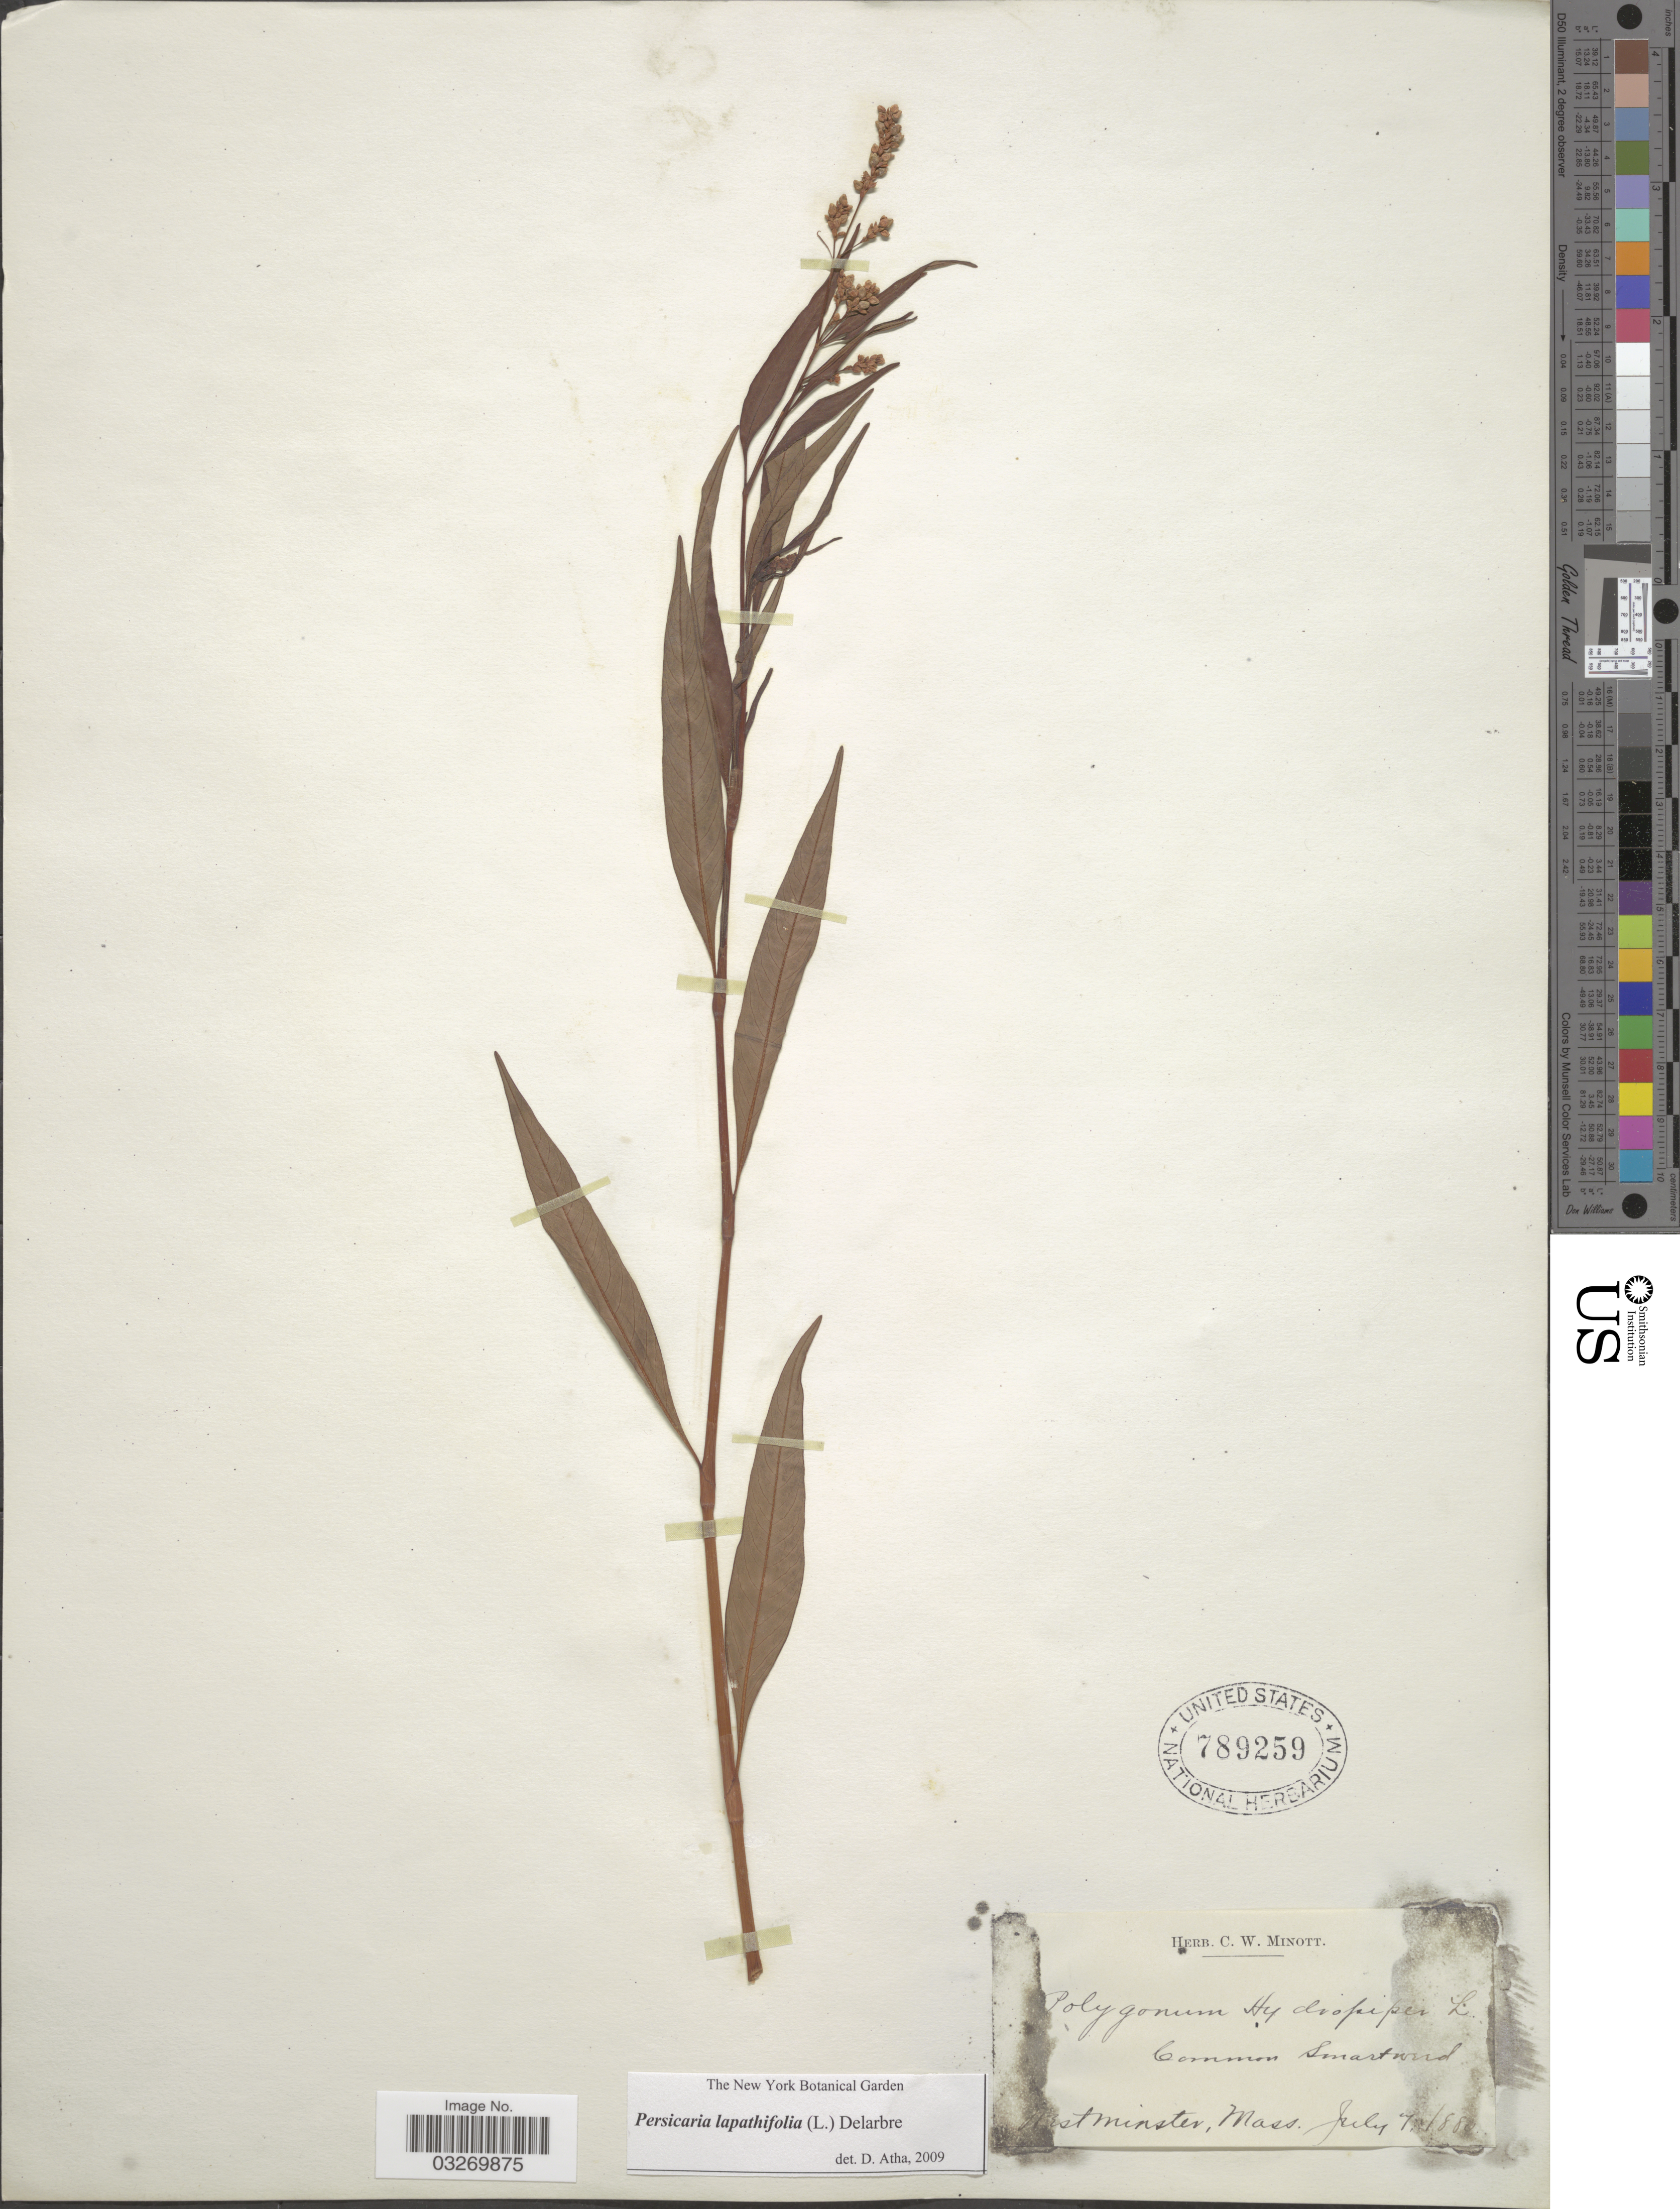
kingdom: Plantae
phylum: Tracheophyta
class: Magnoliopsida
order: Caryophyllales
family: Polygonaceae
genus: Persicaria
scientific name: Persicaria lapathifolia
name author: (L.) Delarbre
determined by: Atha, D. E.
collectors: ex herb. C. W. Minott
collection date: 1880-07-07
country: United States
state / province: Massachusetts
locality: Westminster.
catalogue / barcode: US 789259